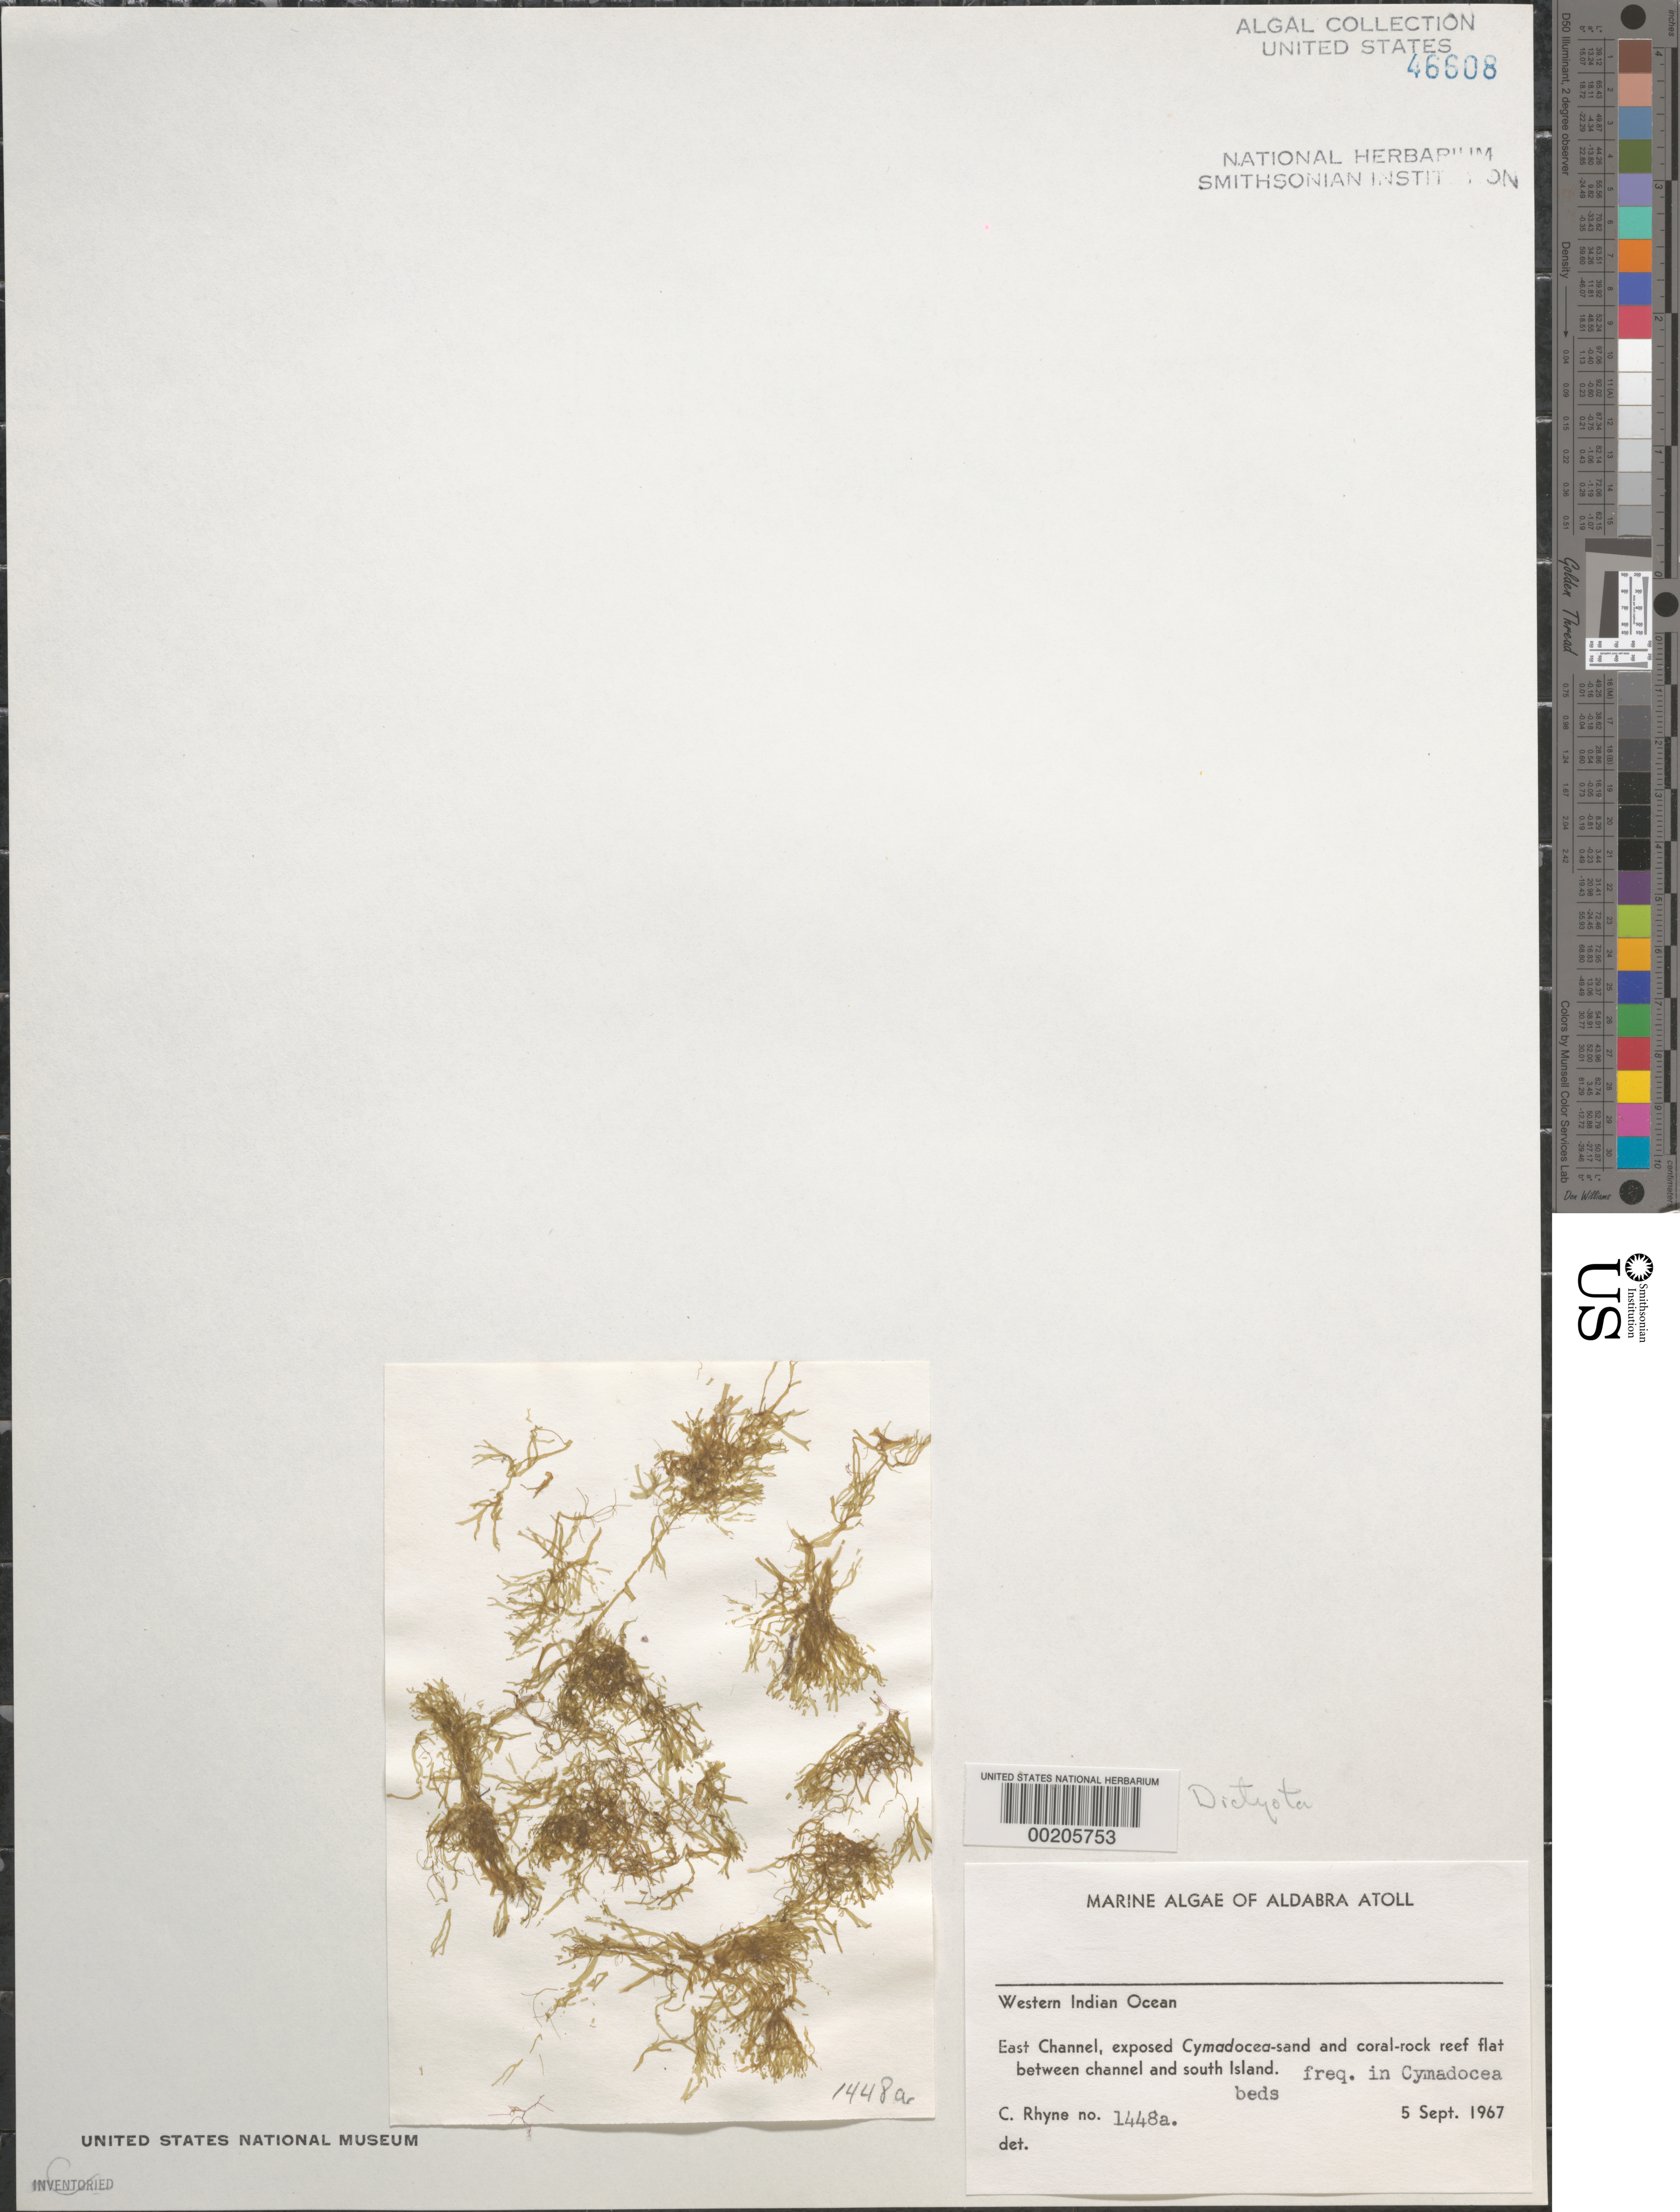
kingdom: Chromista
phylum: Ochrophyta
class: Phaeophyceae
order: Dictyotales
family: Dictyotaceae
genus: Dictyota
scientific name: Dictyota sp.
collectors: C. Rhyne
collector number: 1448a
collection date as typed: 05 Sep 1967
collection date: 1967-09-05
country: Seychelles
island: Aldabra Atoll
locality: Between East Channel and South Island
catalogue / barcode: US 46608